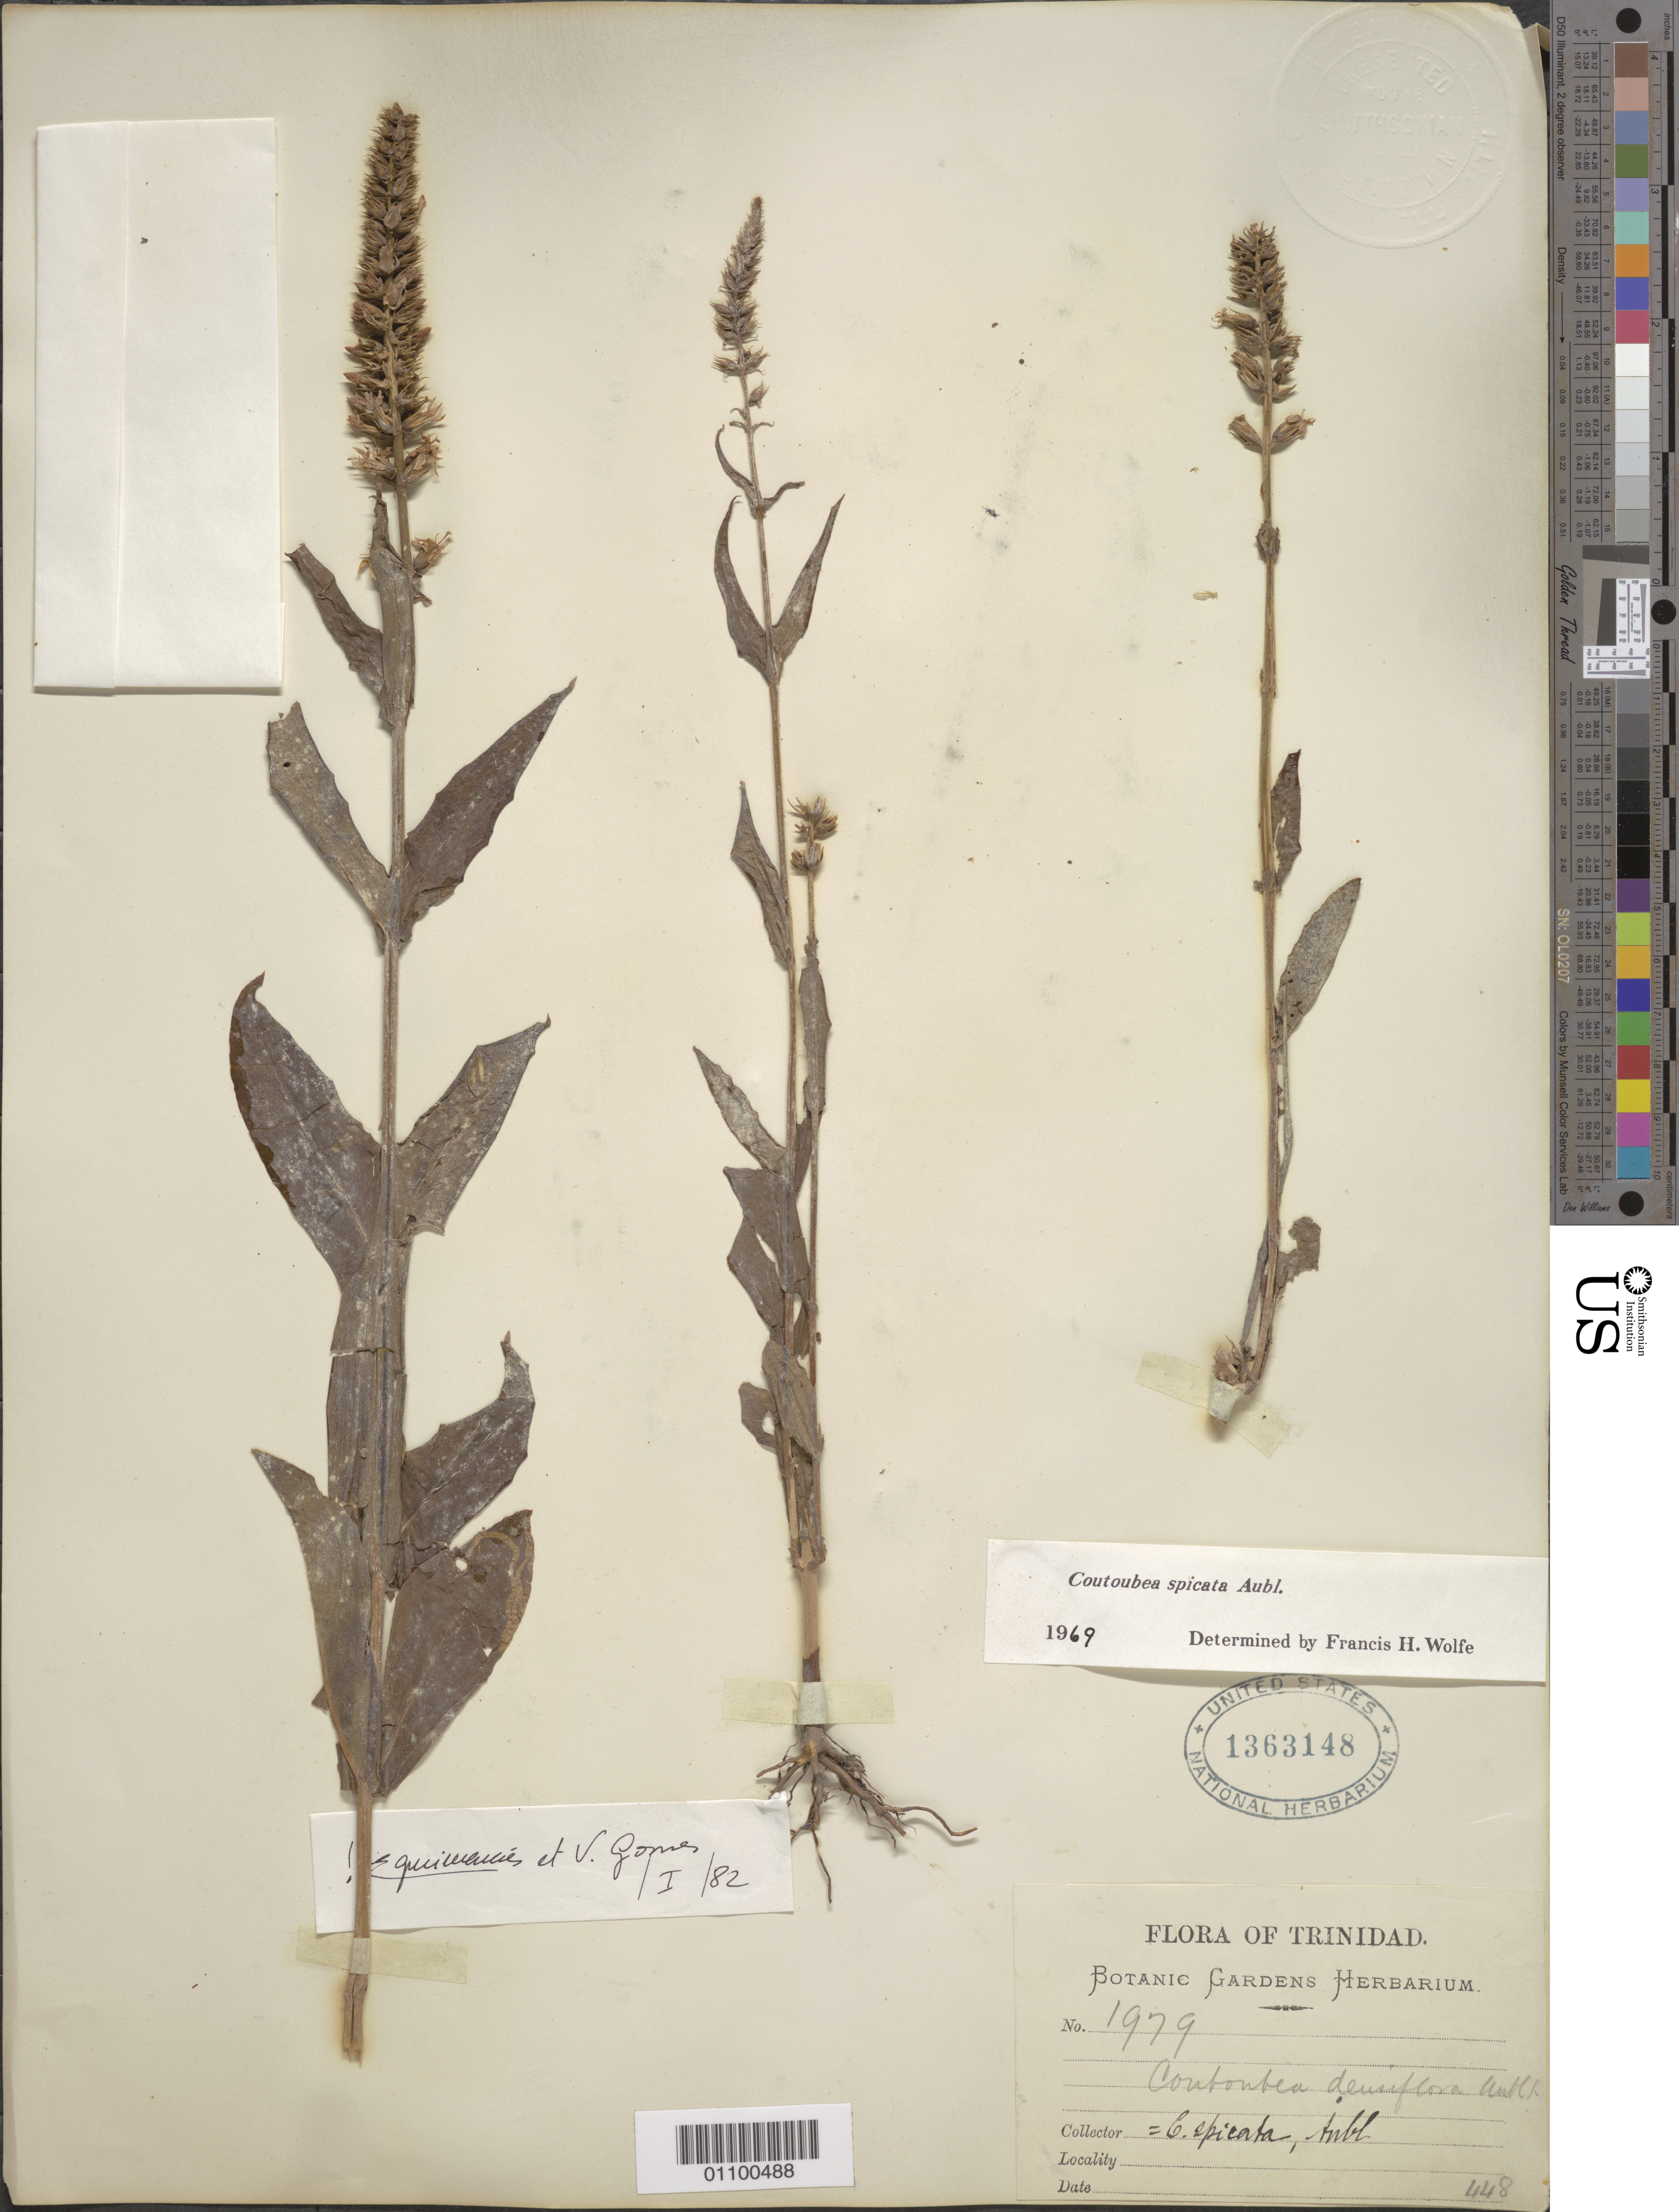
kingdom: Plantae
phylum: Tracheophyta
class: Magnoliopsida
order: Gentianales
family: Gentianaceae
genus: Coutoubea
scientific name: Coutoubea spicata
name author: Aubl.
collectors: Botanic Gardens Herbarium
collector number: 1979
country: Trinidad and Tobago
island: Trinidad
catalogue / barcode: US 1363148